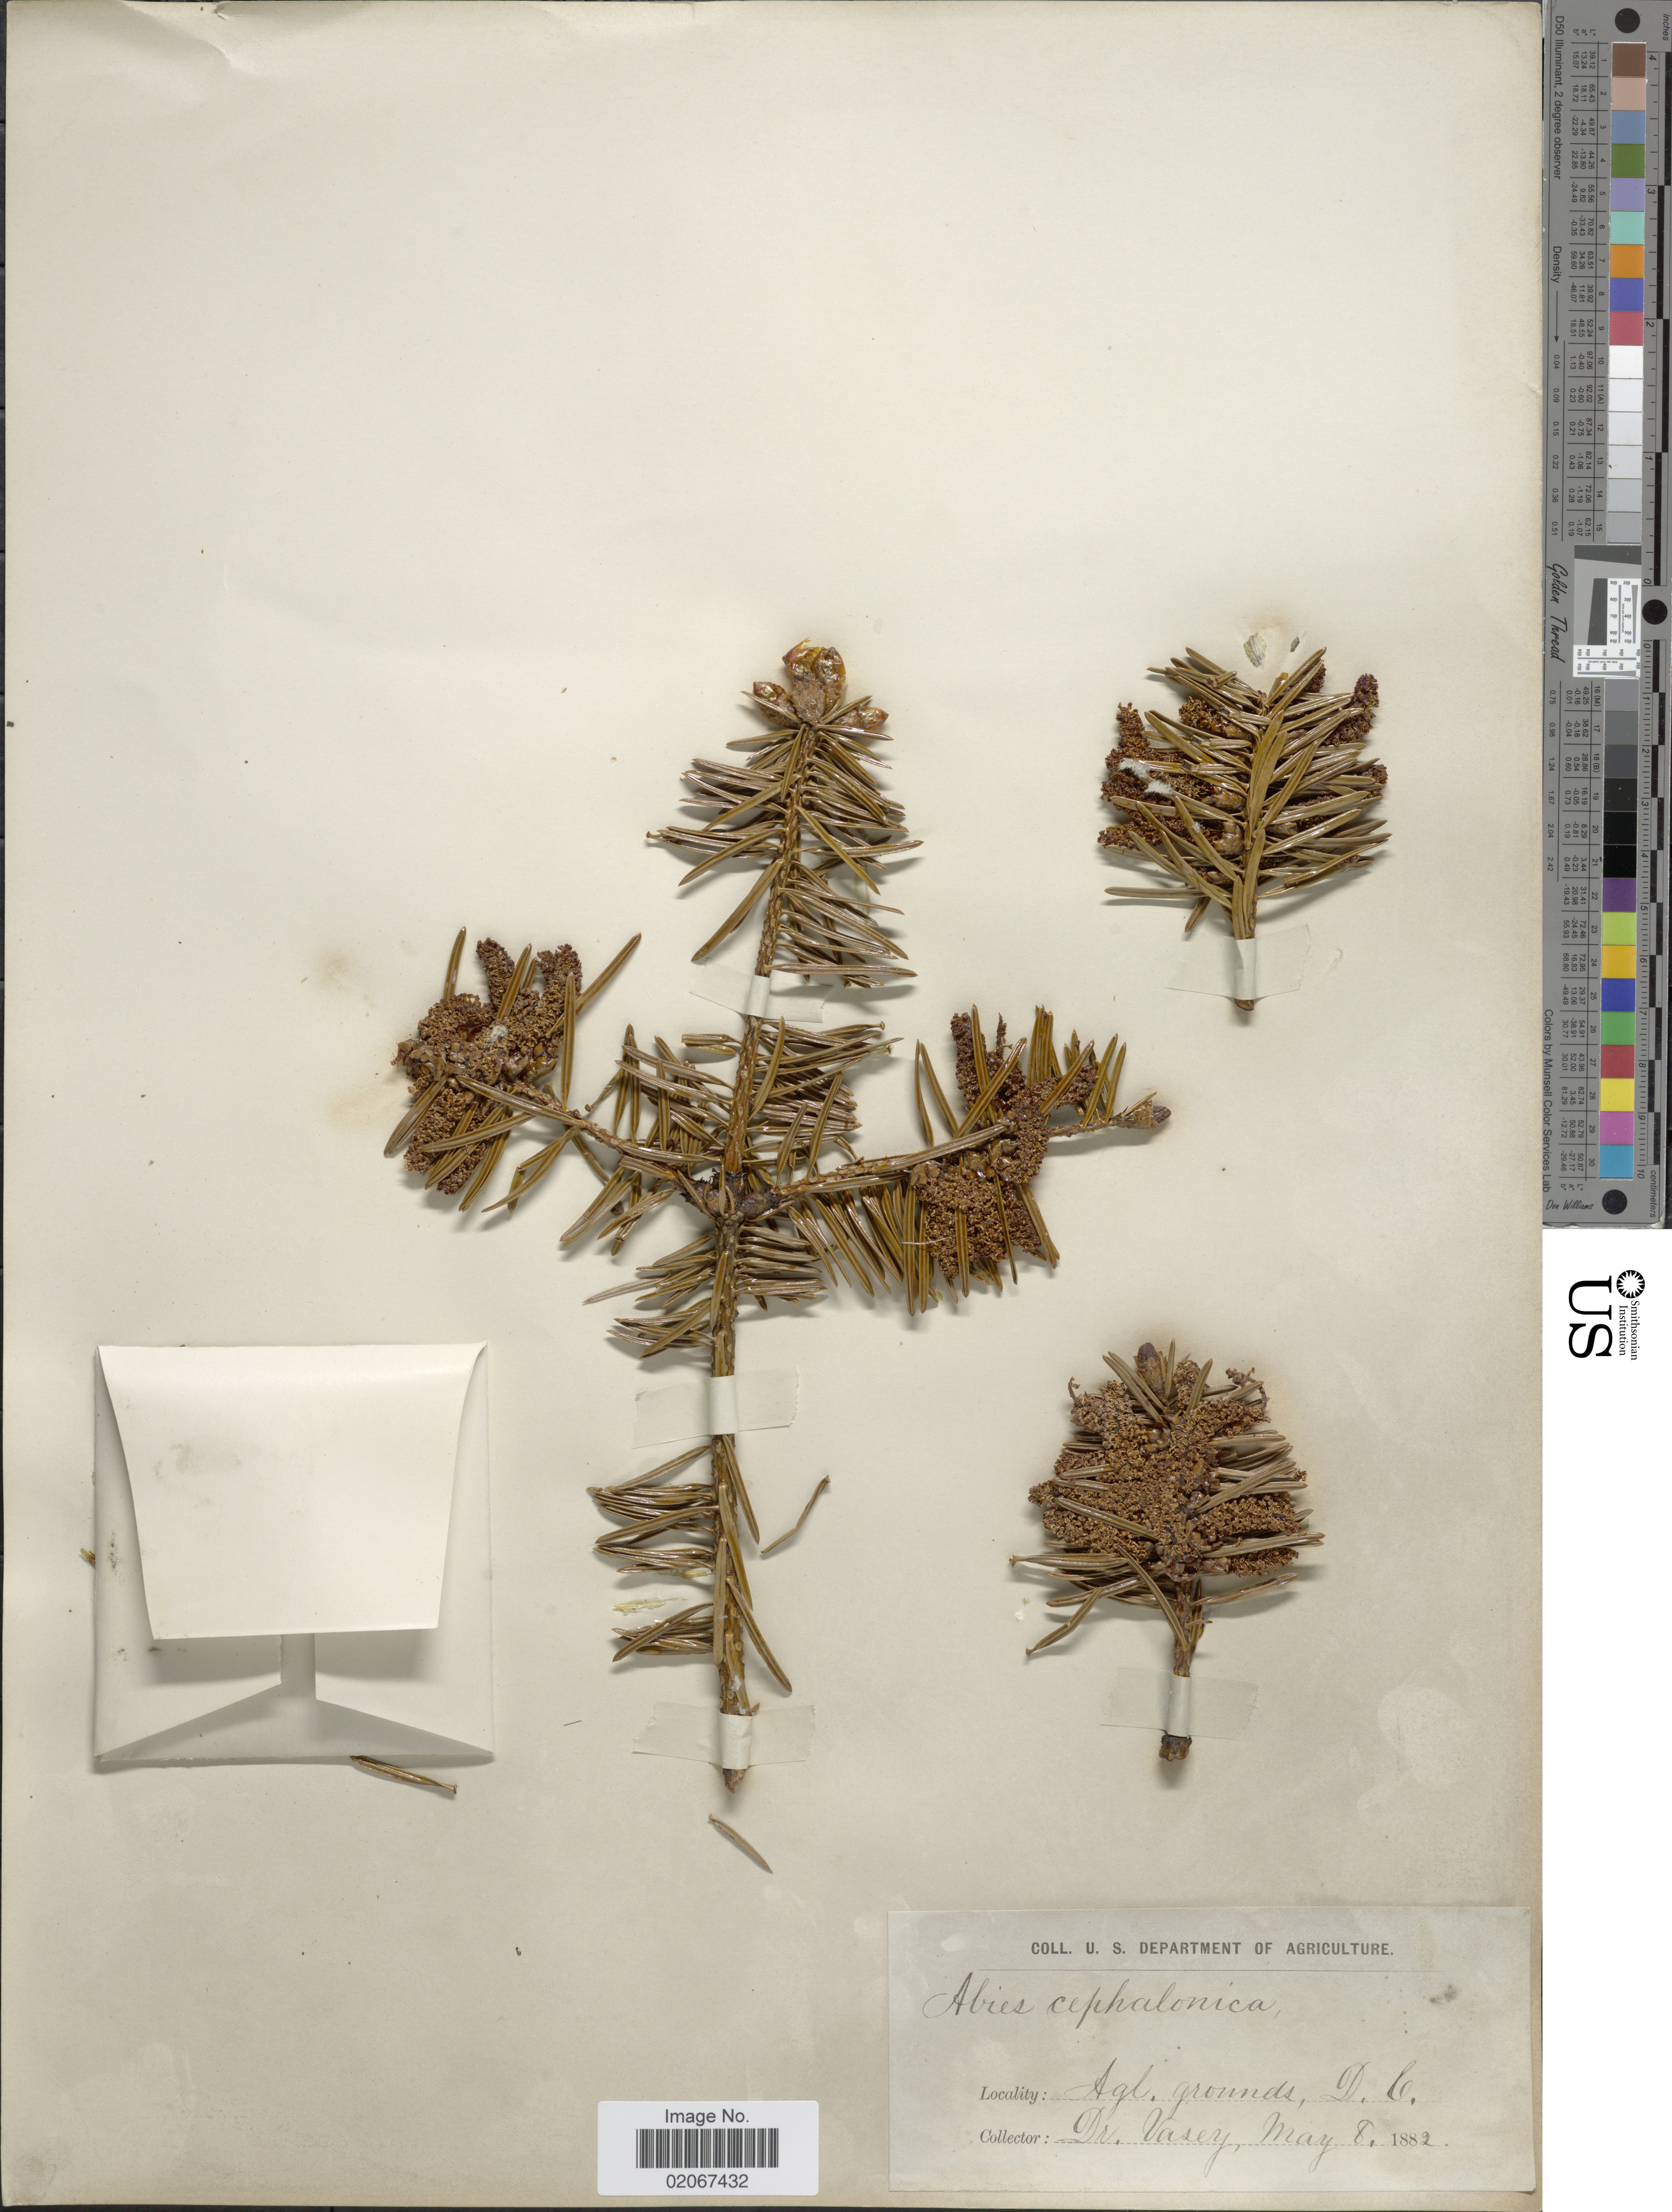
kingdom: Plantae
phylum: Tracheophyta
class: Pinopsida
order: Pinales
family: Pinaceae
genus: Abies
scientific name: Abies cephalonica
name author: Loudon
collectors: Vasey, --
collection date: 1882-05-08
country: United States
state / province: District of Columbia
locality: Agl. grounds, D.C.